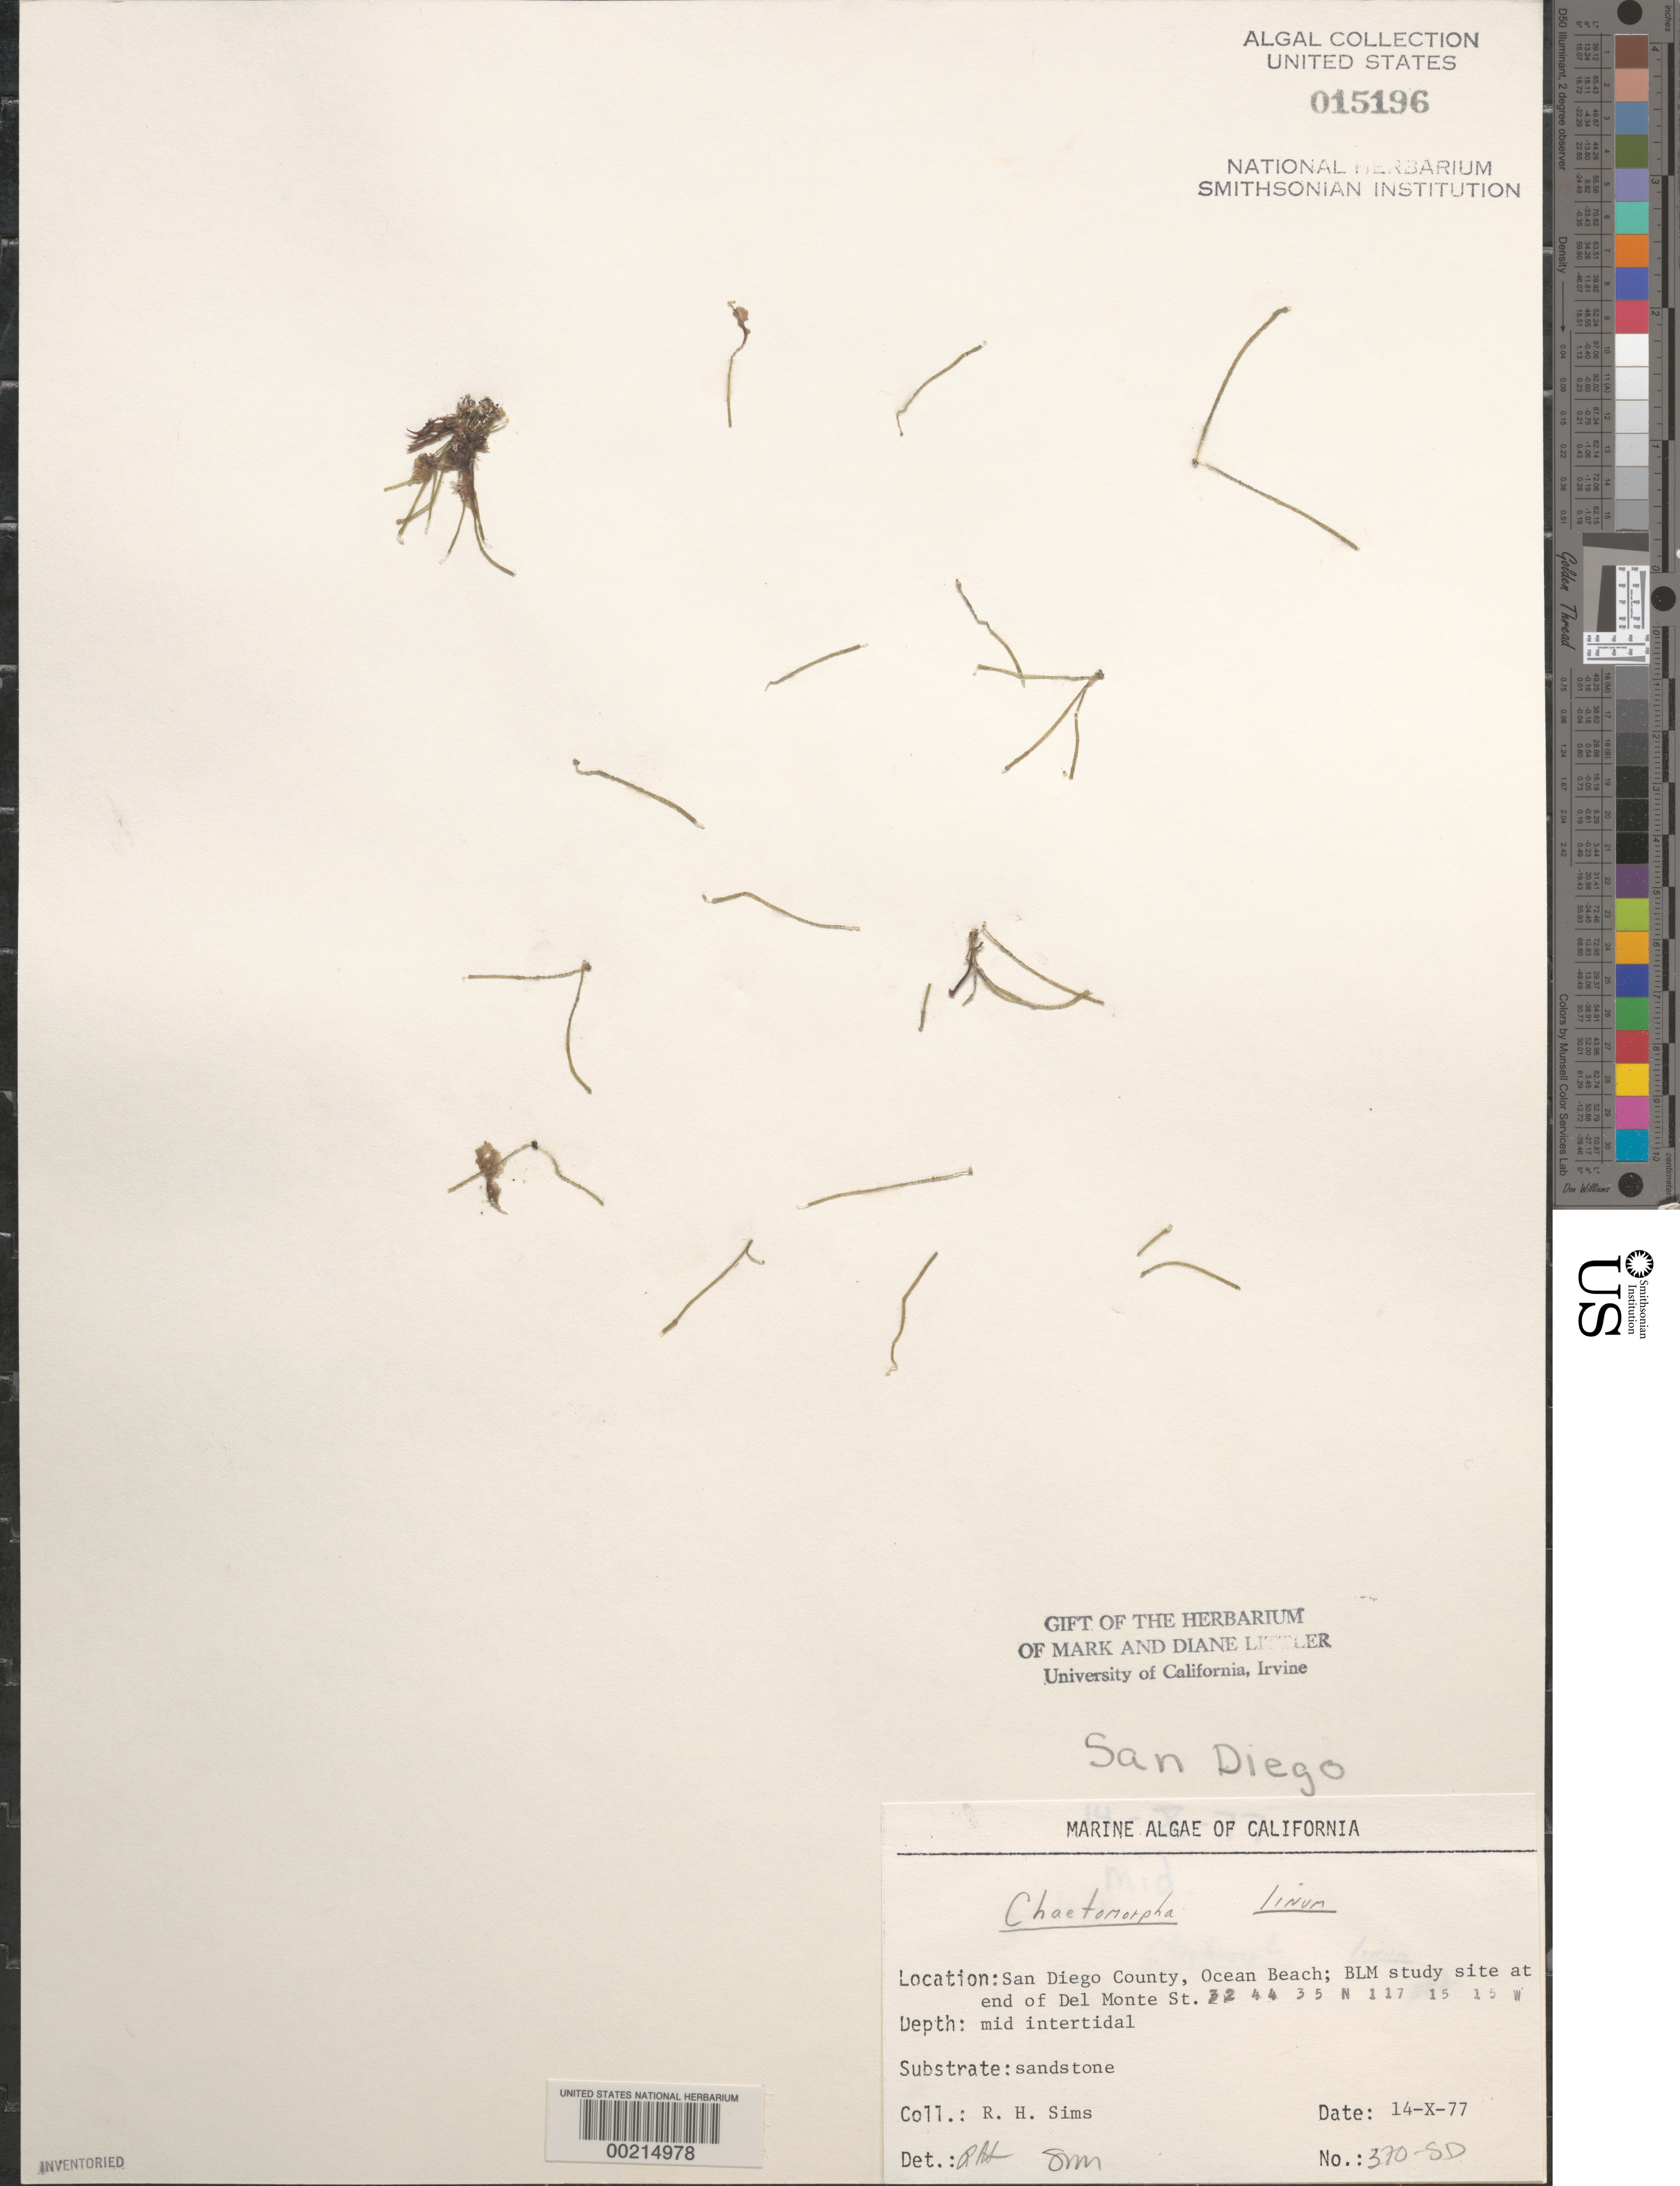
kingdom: Plantae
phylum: Chlorophyta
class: Ulvophyceae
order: Cladophorales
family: Cladophoraceae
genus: Chaetomorpha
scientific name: Chaetomorpha linum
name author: (O.F. Muell.) Kütz.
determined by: Sims, Robert H.; Murray, S. N.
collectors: R. H. Sims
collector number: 370-sd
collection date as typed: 14 Oct 1977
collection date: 1977-10-14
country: United States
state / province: California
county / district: San Diego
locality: Ocean Beach, end of Del Monte Street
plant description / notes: BLM-SOCALBIGHT Rocky Intertidal Survey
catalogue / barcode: US 15196